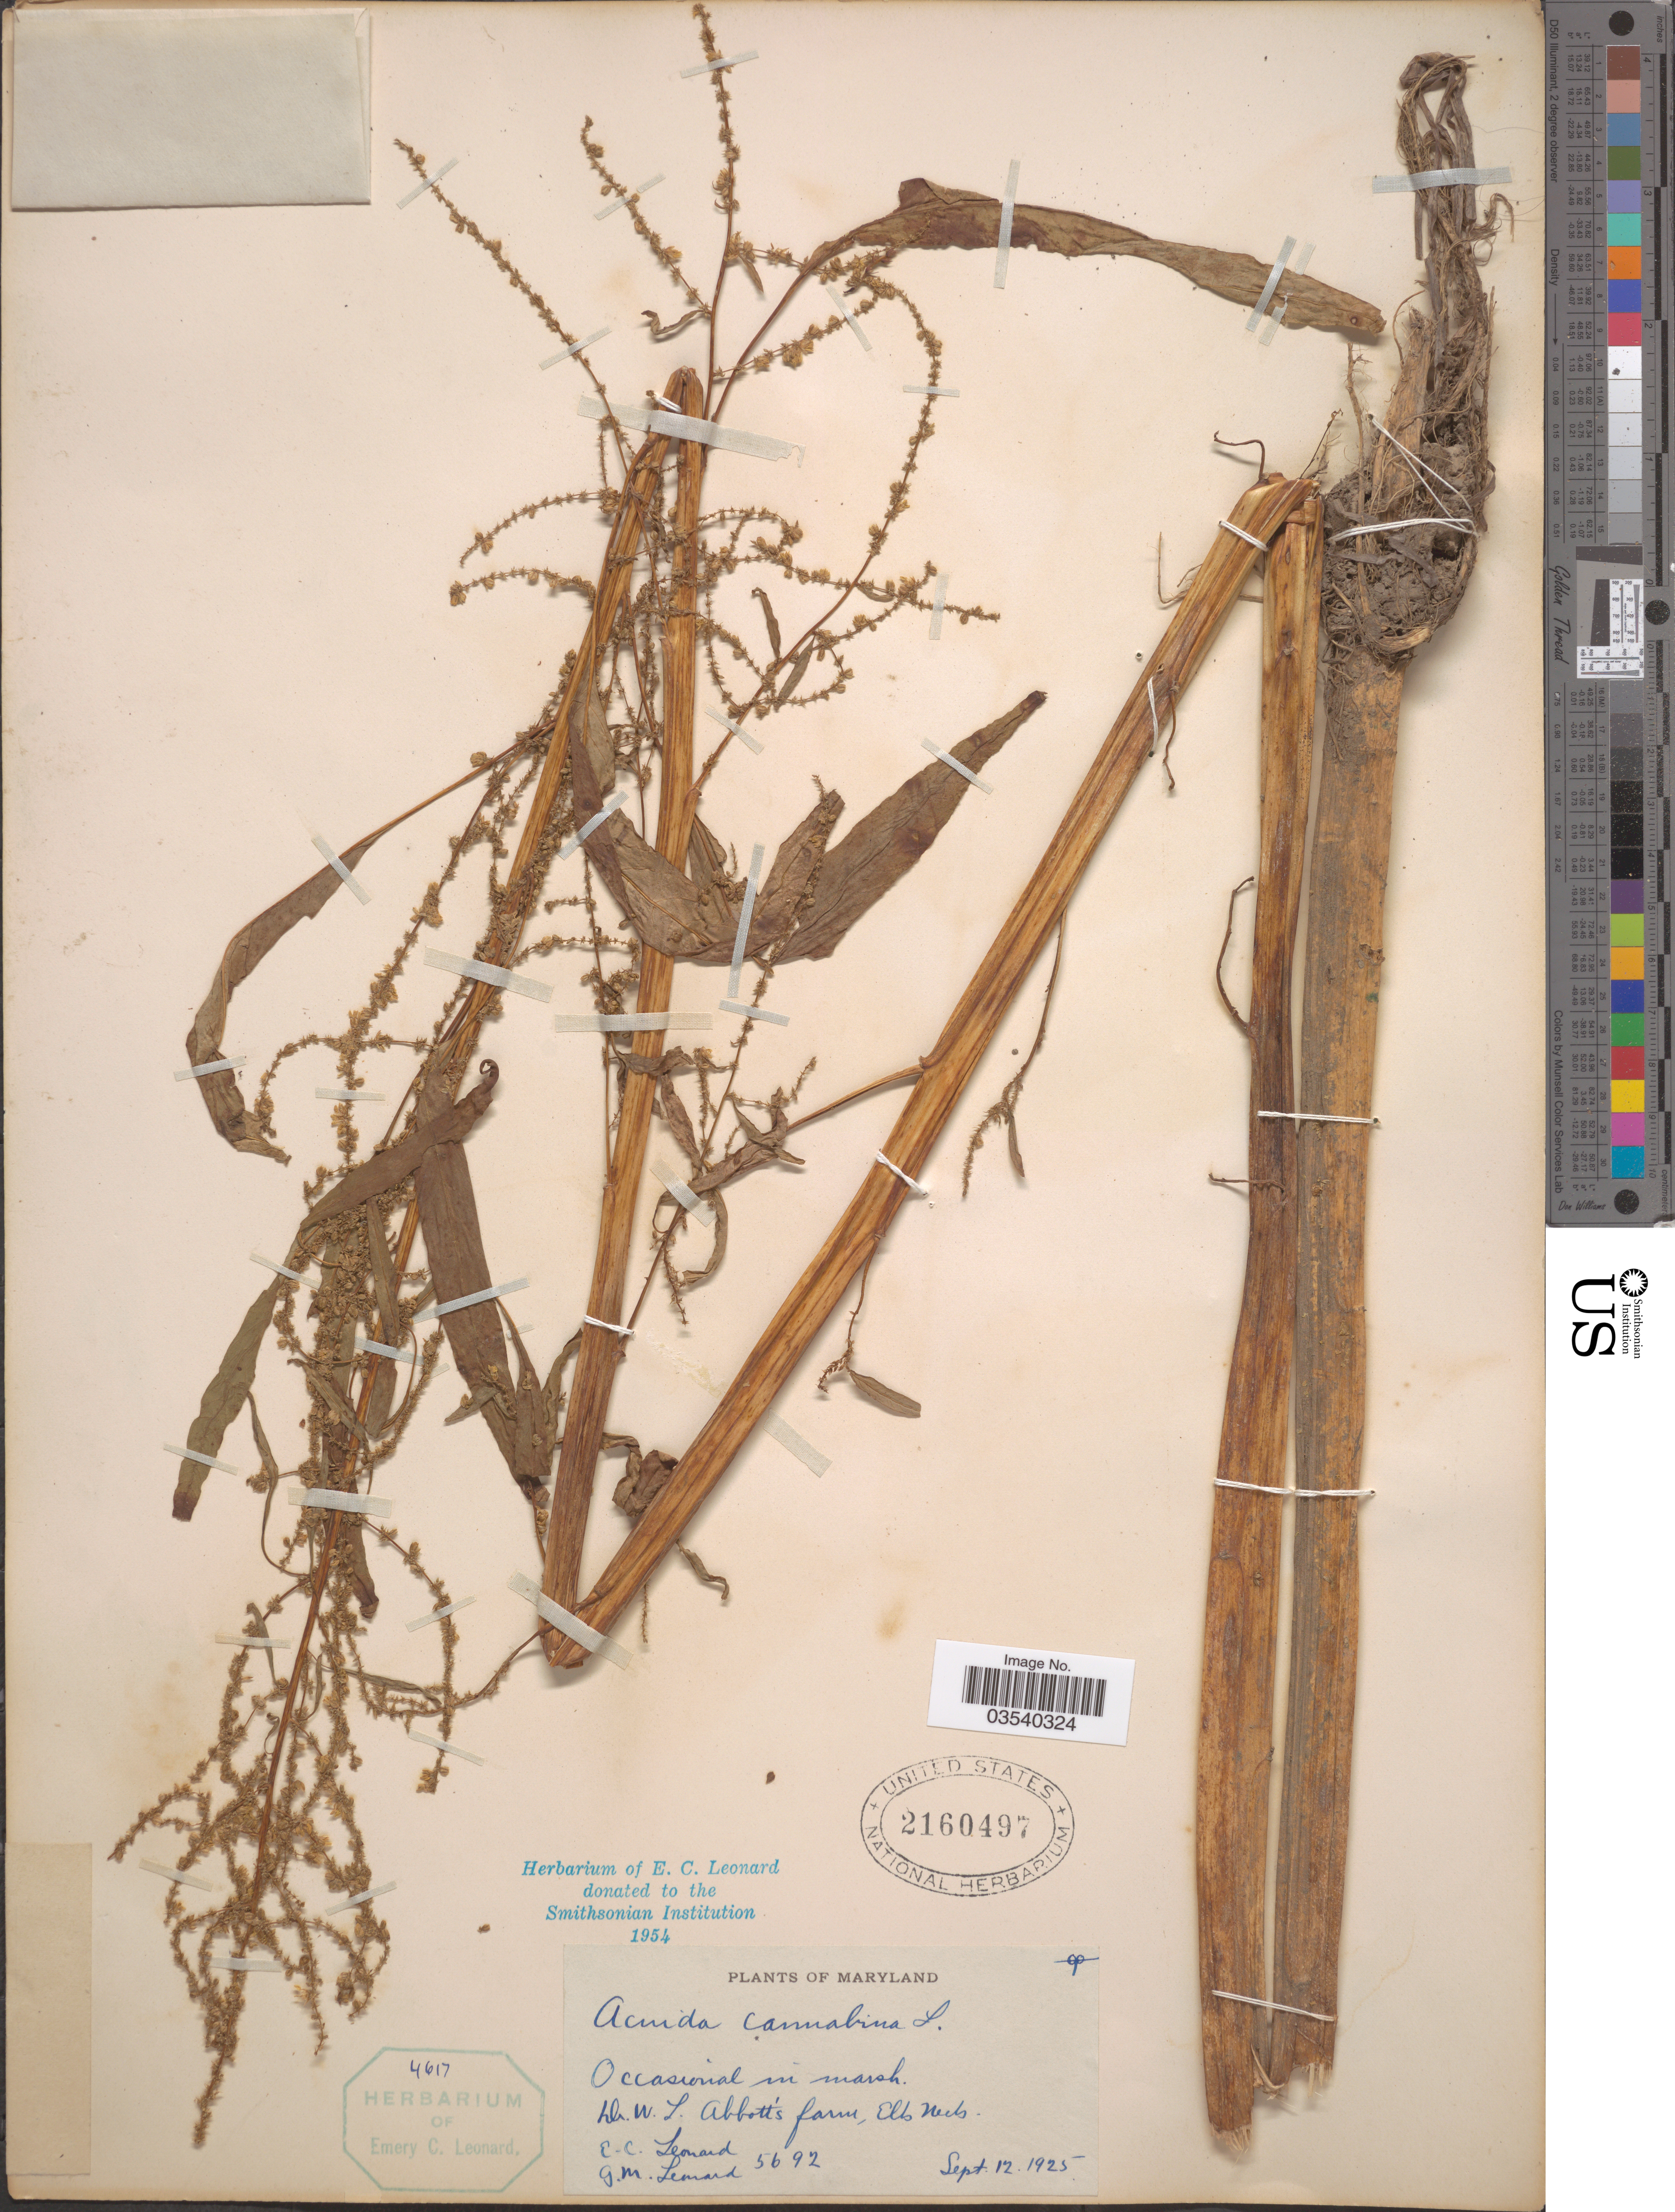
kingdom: Plantae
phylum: Tracheophyta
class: Magnoliopsida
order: Caryophyllales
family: Amaranthaceae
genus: Amaranthus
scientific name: Amaranthus cannabinus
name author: (L.) E.G. F. Sauer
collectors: E. C. Leonard & G. M. Leonard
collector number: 5692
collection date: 1925-09-12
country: United States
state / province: Maryland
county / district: Cecil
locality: Dr. W. L. Abbott's farm, Elk Neck.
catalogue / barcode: US 2160497